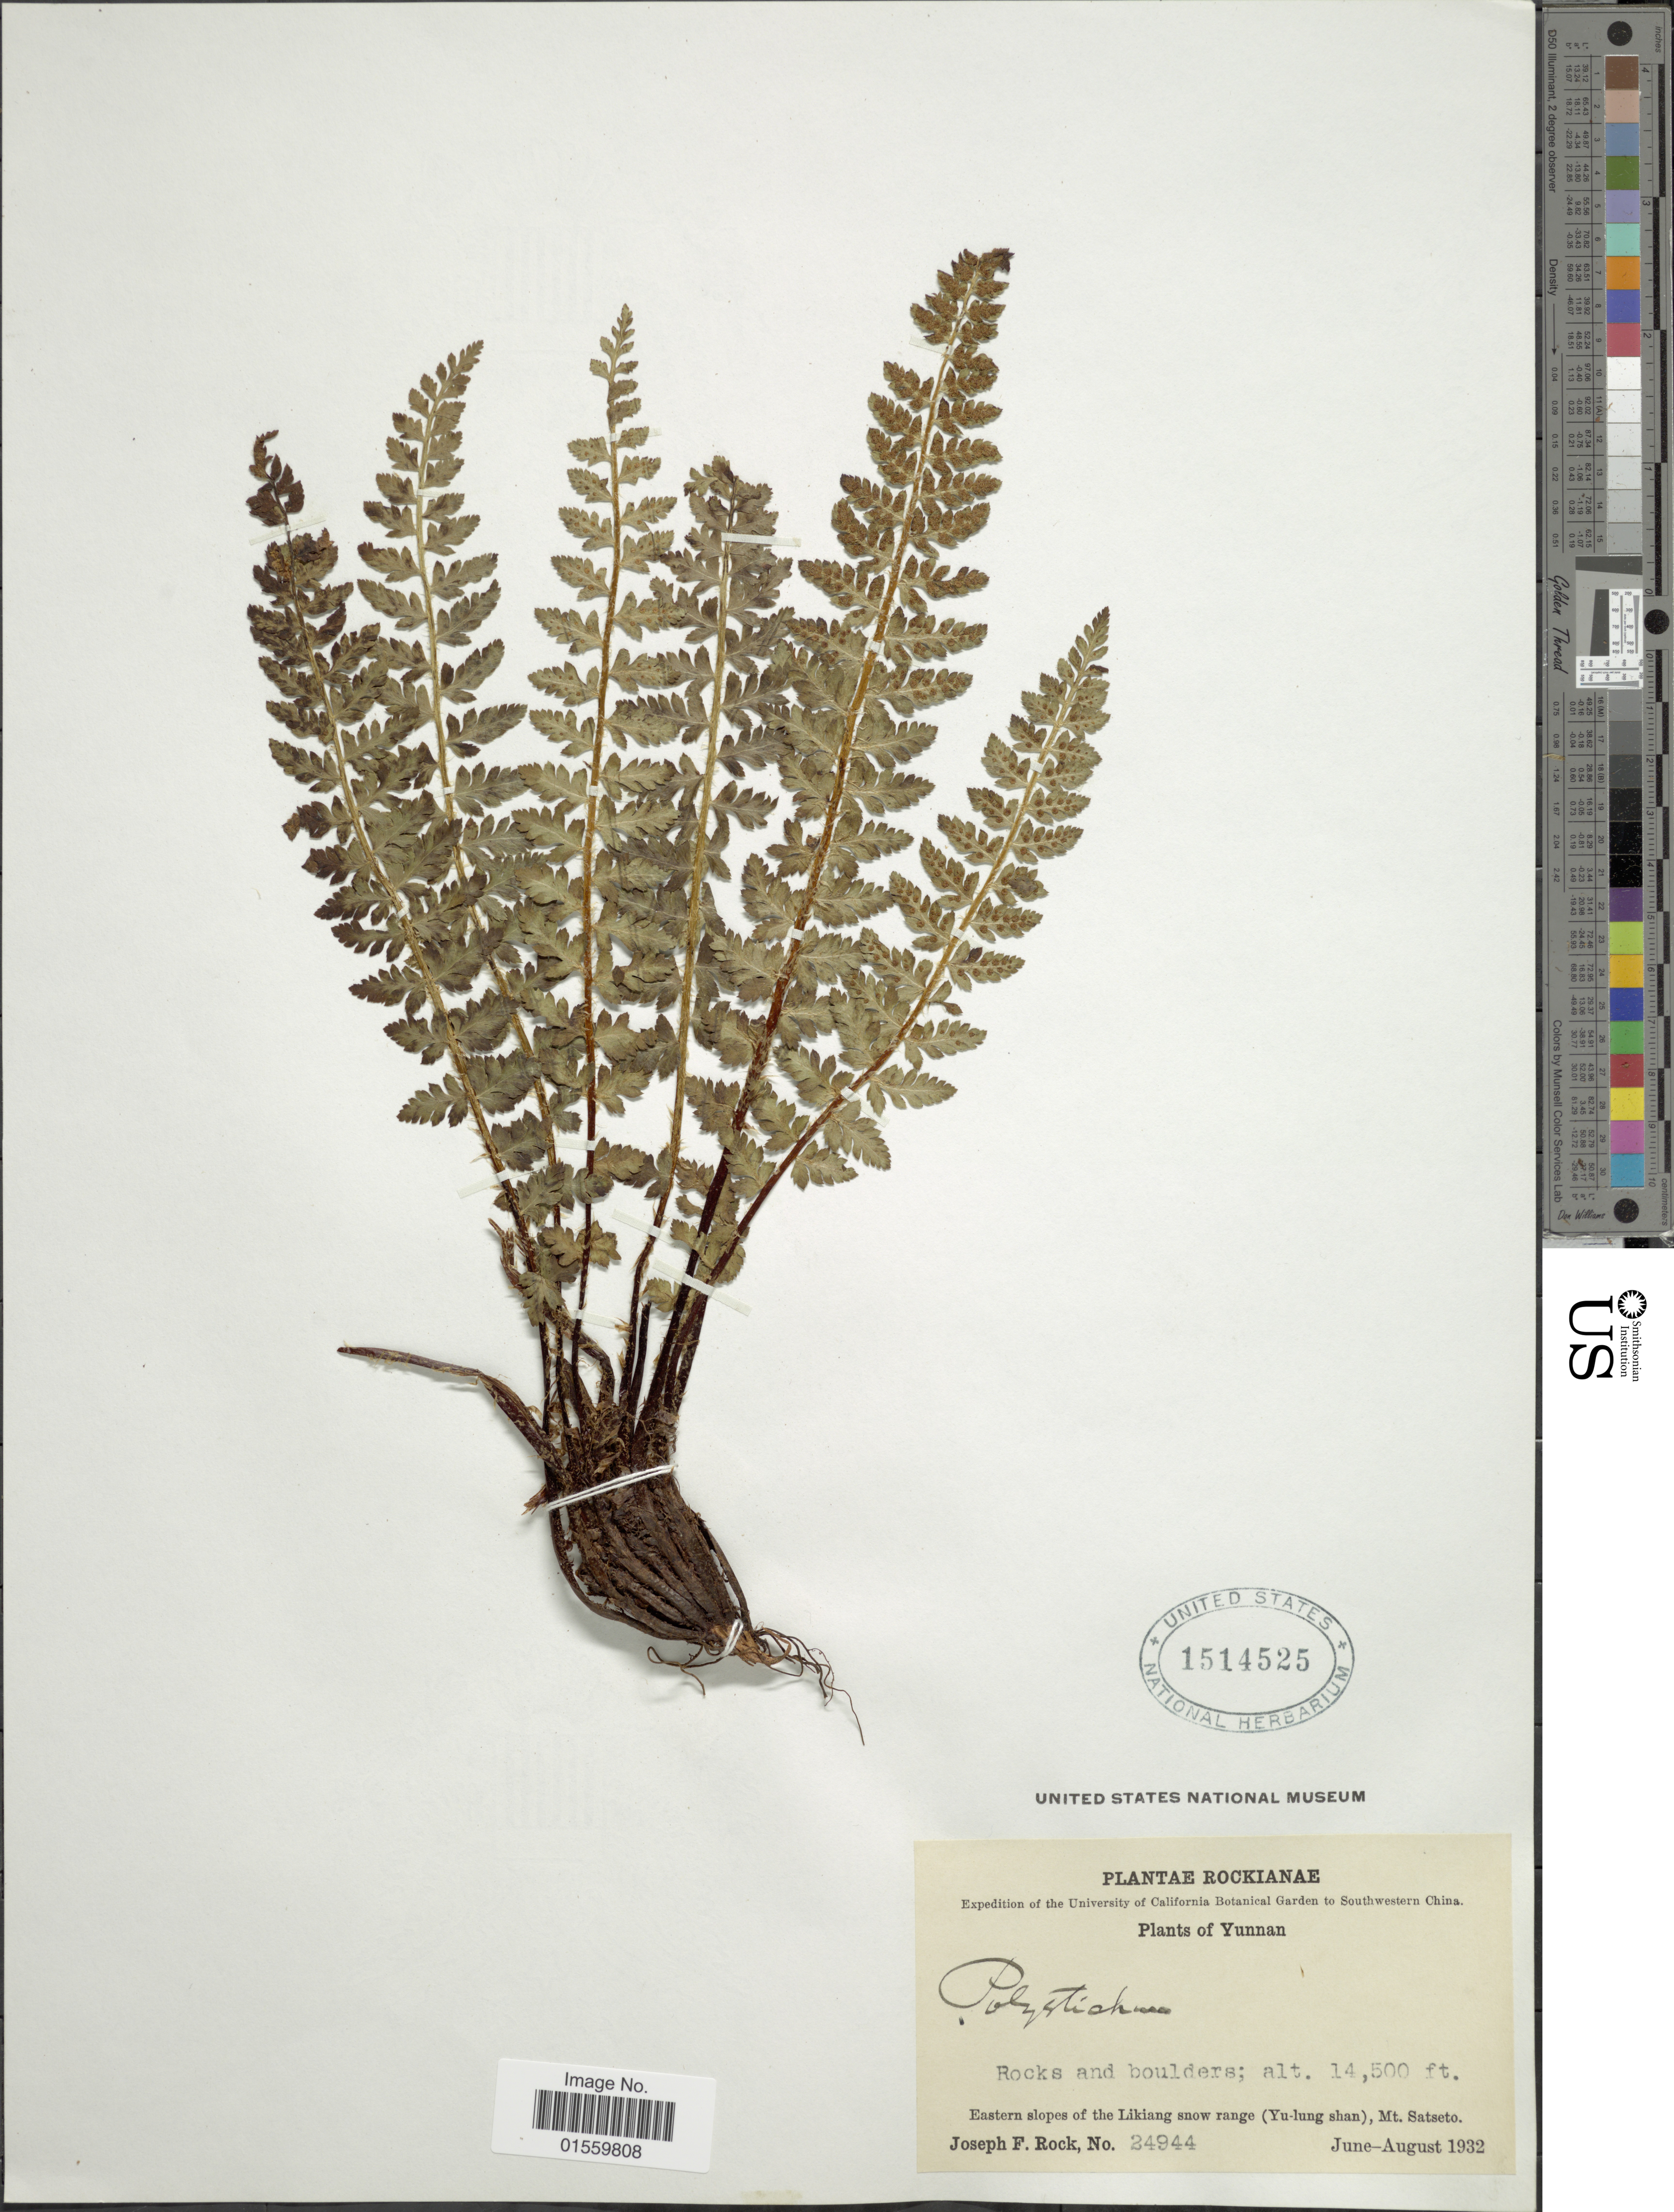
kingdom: Plantae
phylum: Tracheophyta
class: Polypodiopsida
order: Polypodiales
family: Dryopteridaceae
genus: Polystichum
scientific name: Polystichum sp.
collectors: J. F. Rock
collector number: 24944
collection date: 1932-06/1932-08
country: China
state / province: Yunnan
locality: Rockianae, eastern slopes of the Likiang snow range (Yu-lung shan), Mt. Satseto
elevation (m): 4420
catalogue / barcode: US 1514525